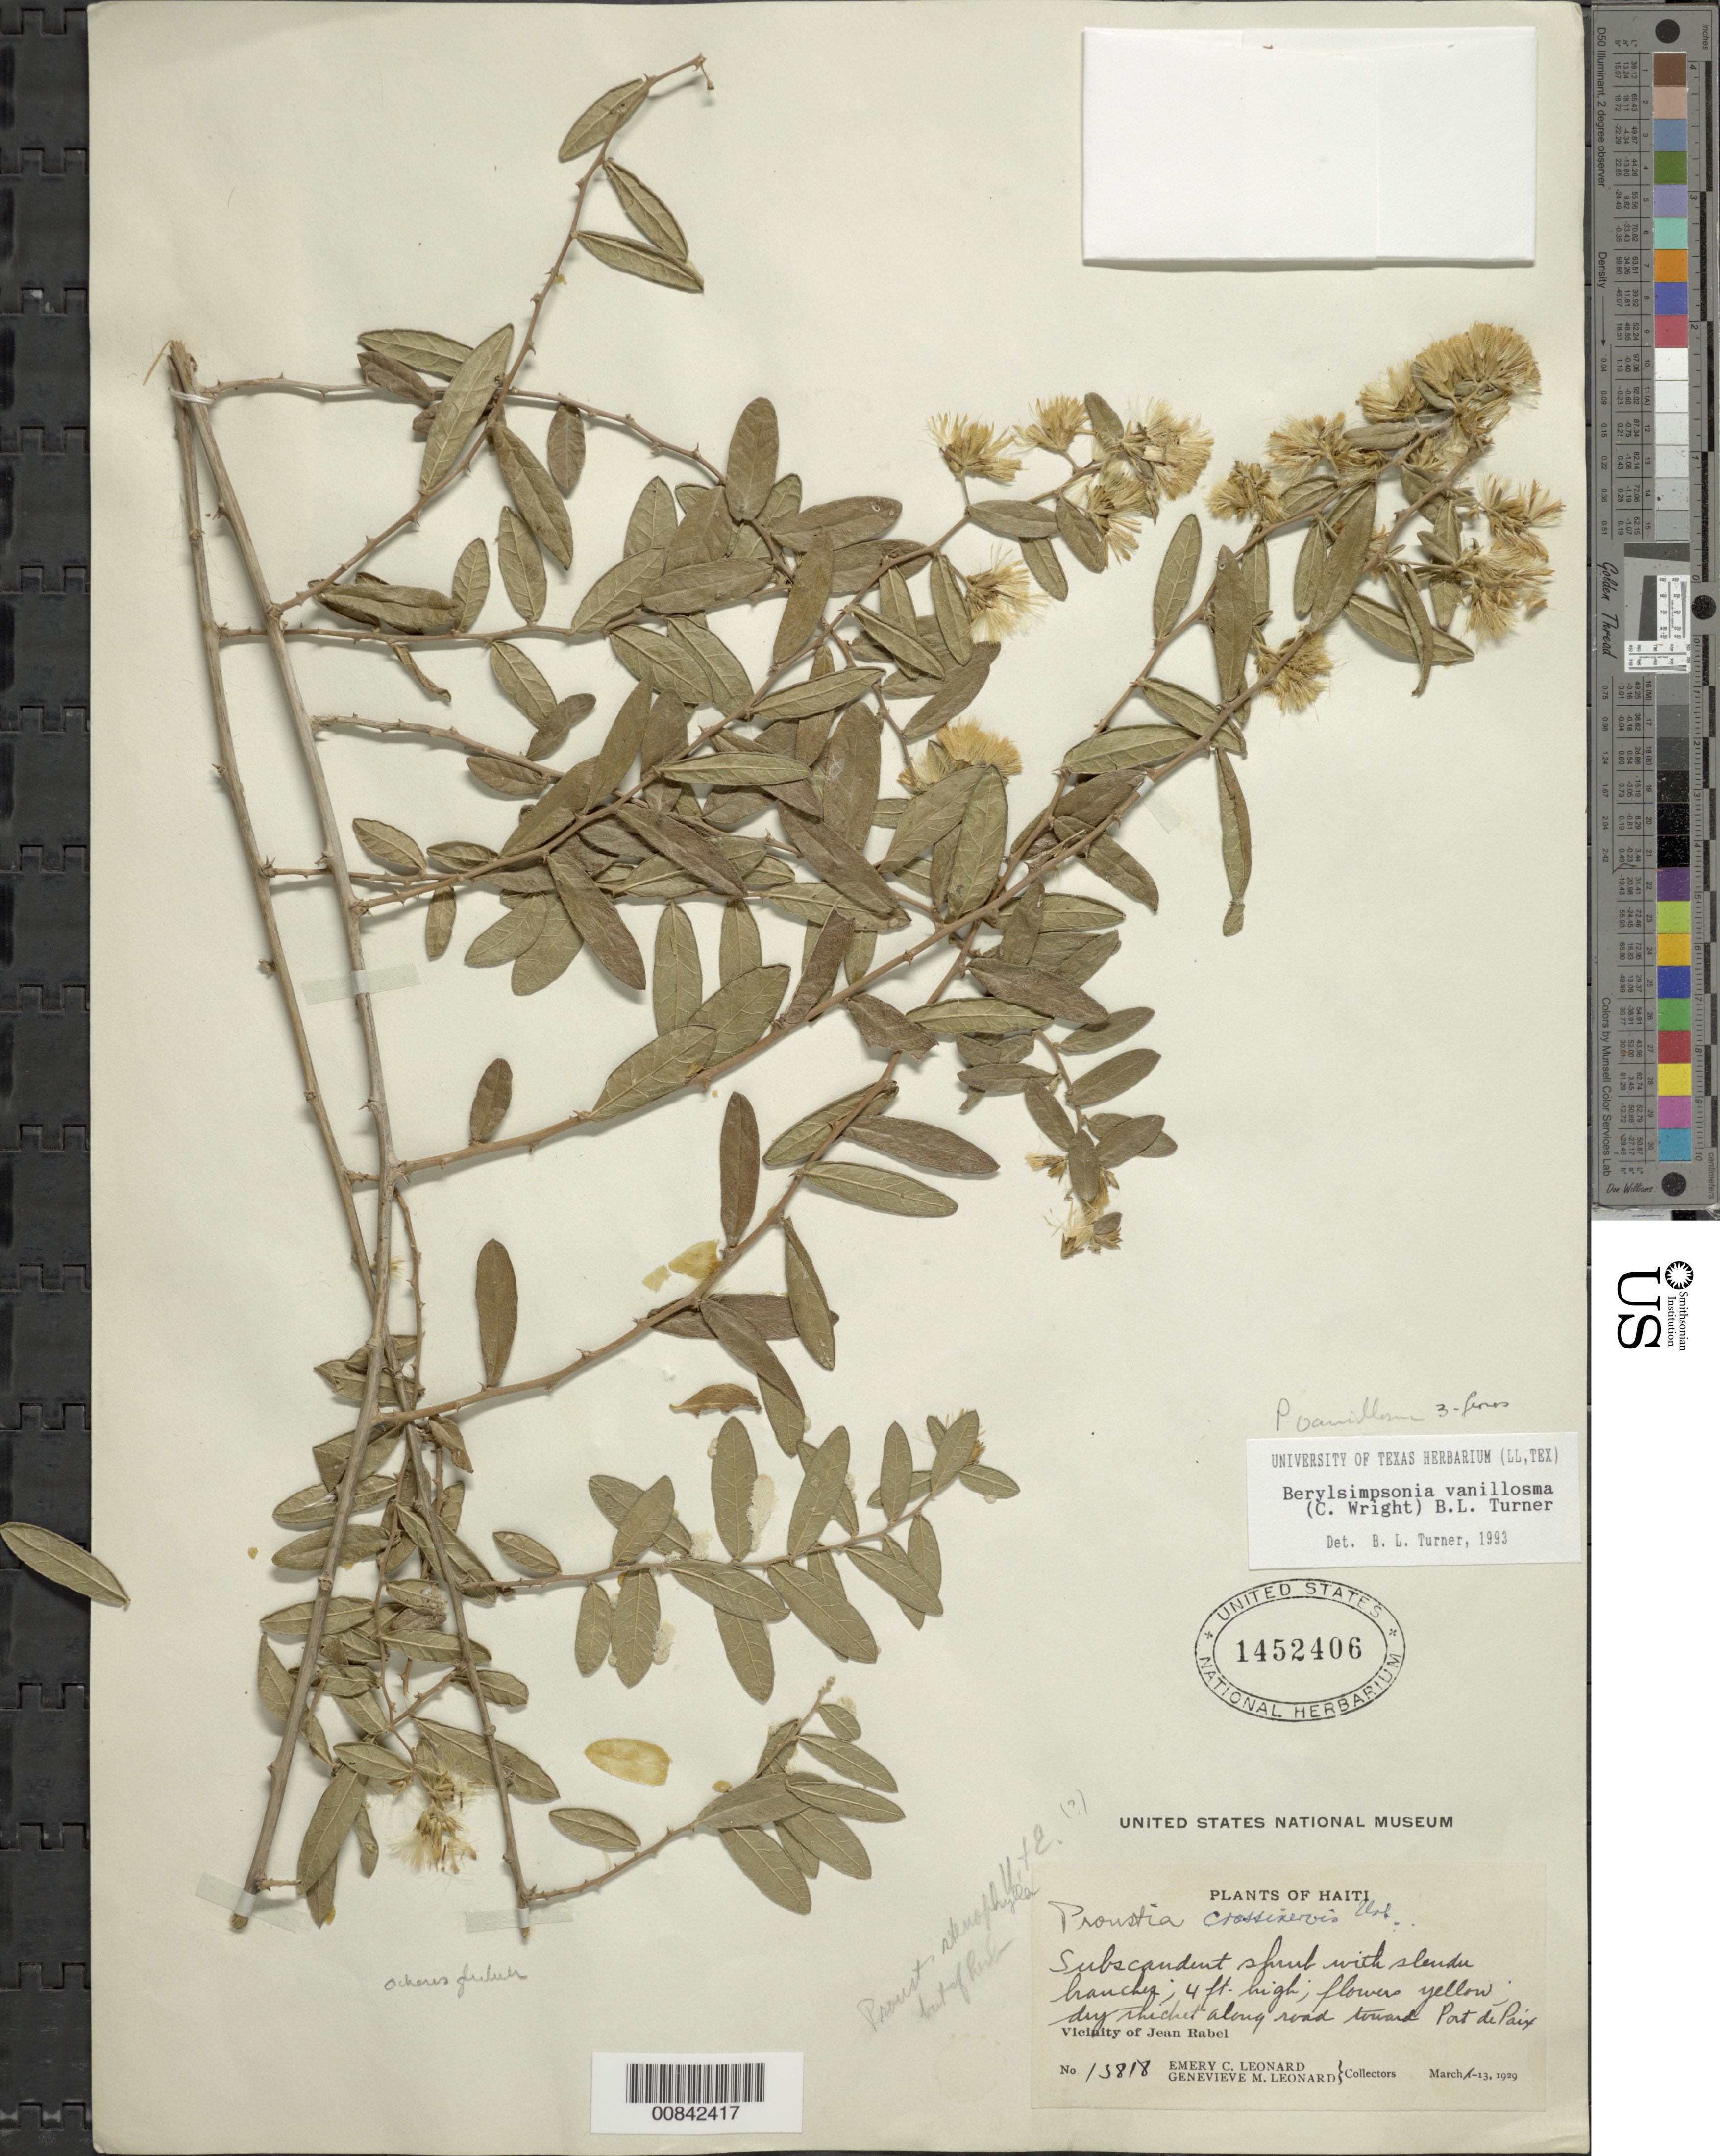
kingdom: Plantae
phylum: Tracheophyta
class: Magnoliopsida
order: Asterales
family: Asteraceae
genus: Berylsimpsonia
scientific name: Berylsimpsonia vanillosma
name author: (C. Wright) B.L. Turner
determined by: Turner, B. L.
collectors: E. C. Leonard & G. M. Leonard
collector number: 13818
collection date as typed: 13 Mar 1929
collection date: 1929-03-13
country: Haiti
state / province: Nord-Ouest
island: Hispaniola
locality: Vicinity of Jean Rabel, along road toward Port de Paix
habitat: Dry thicket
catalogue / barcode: US 1452406